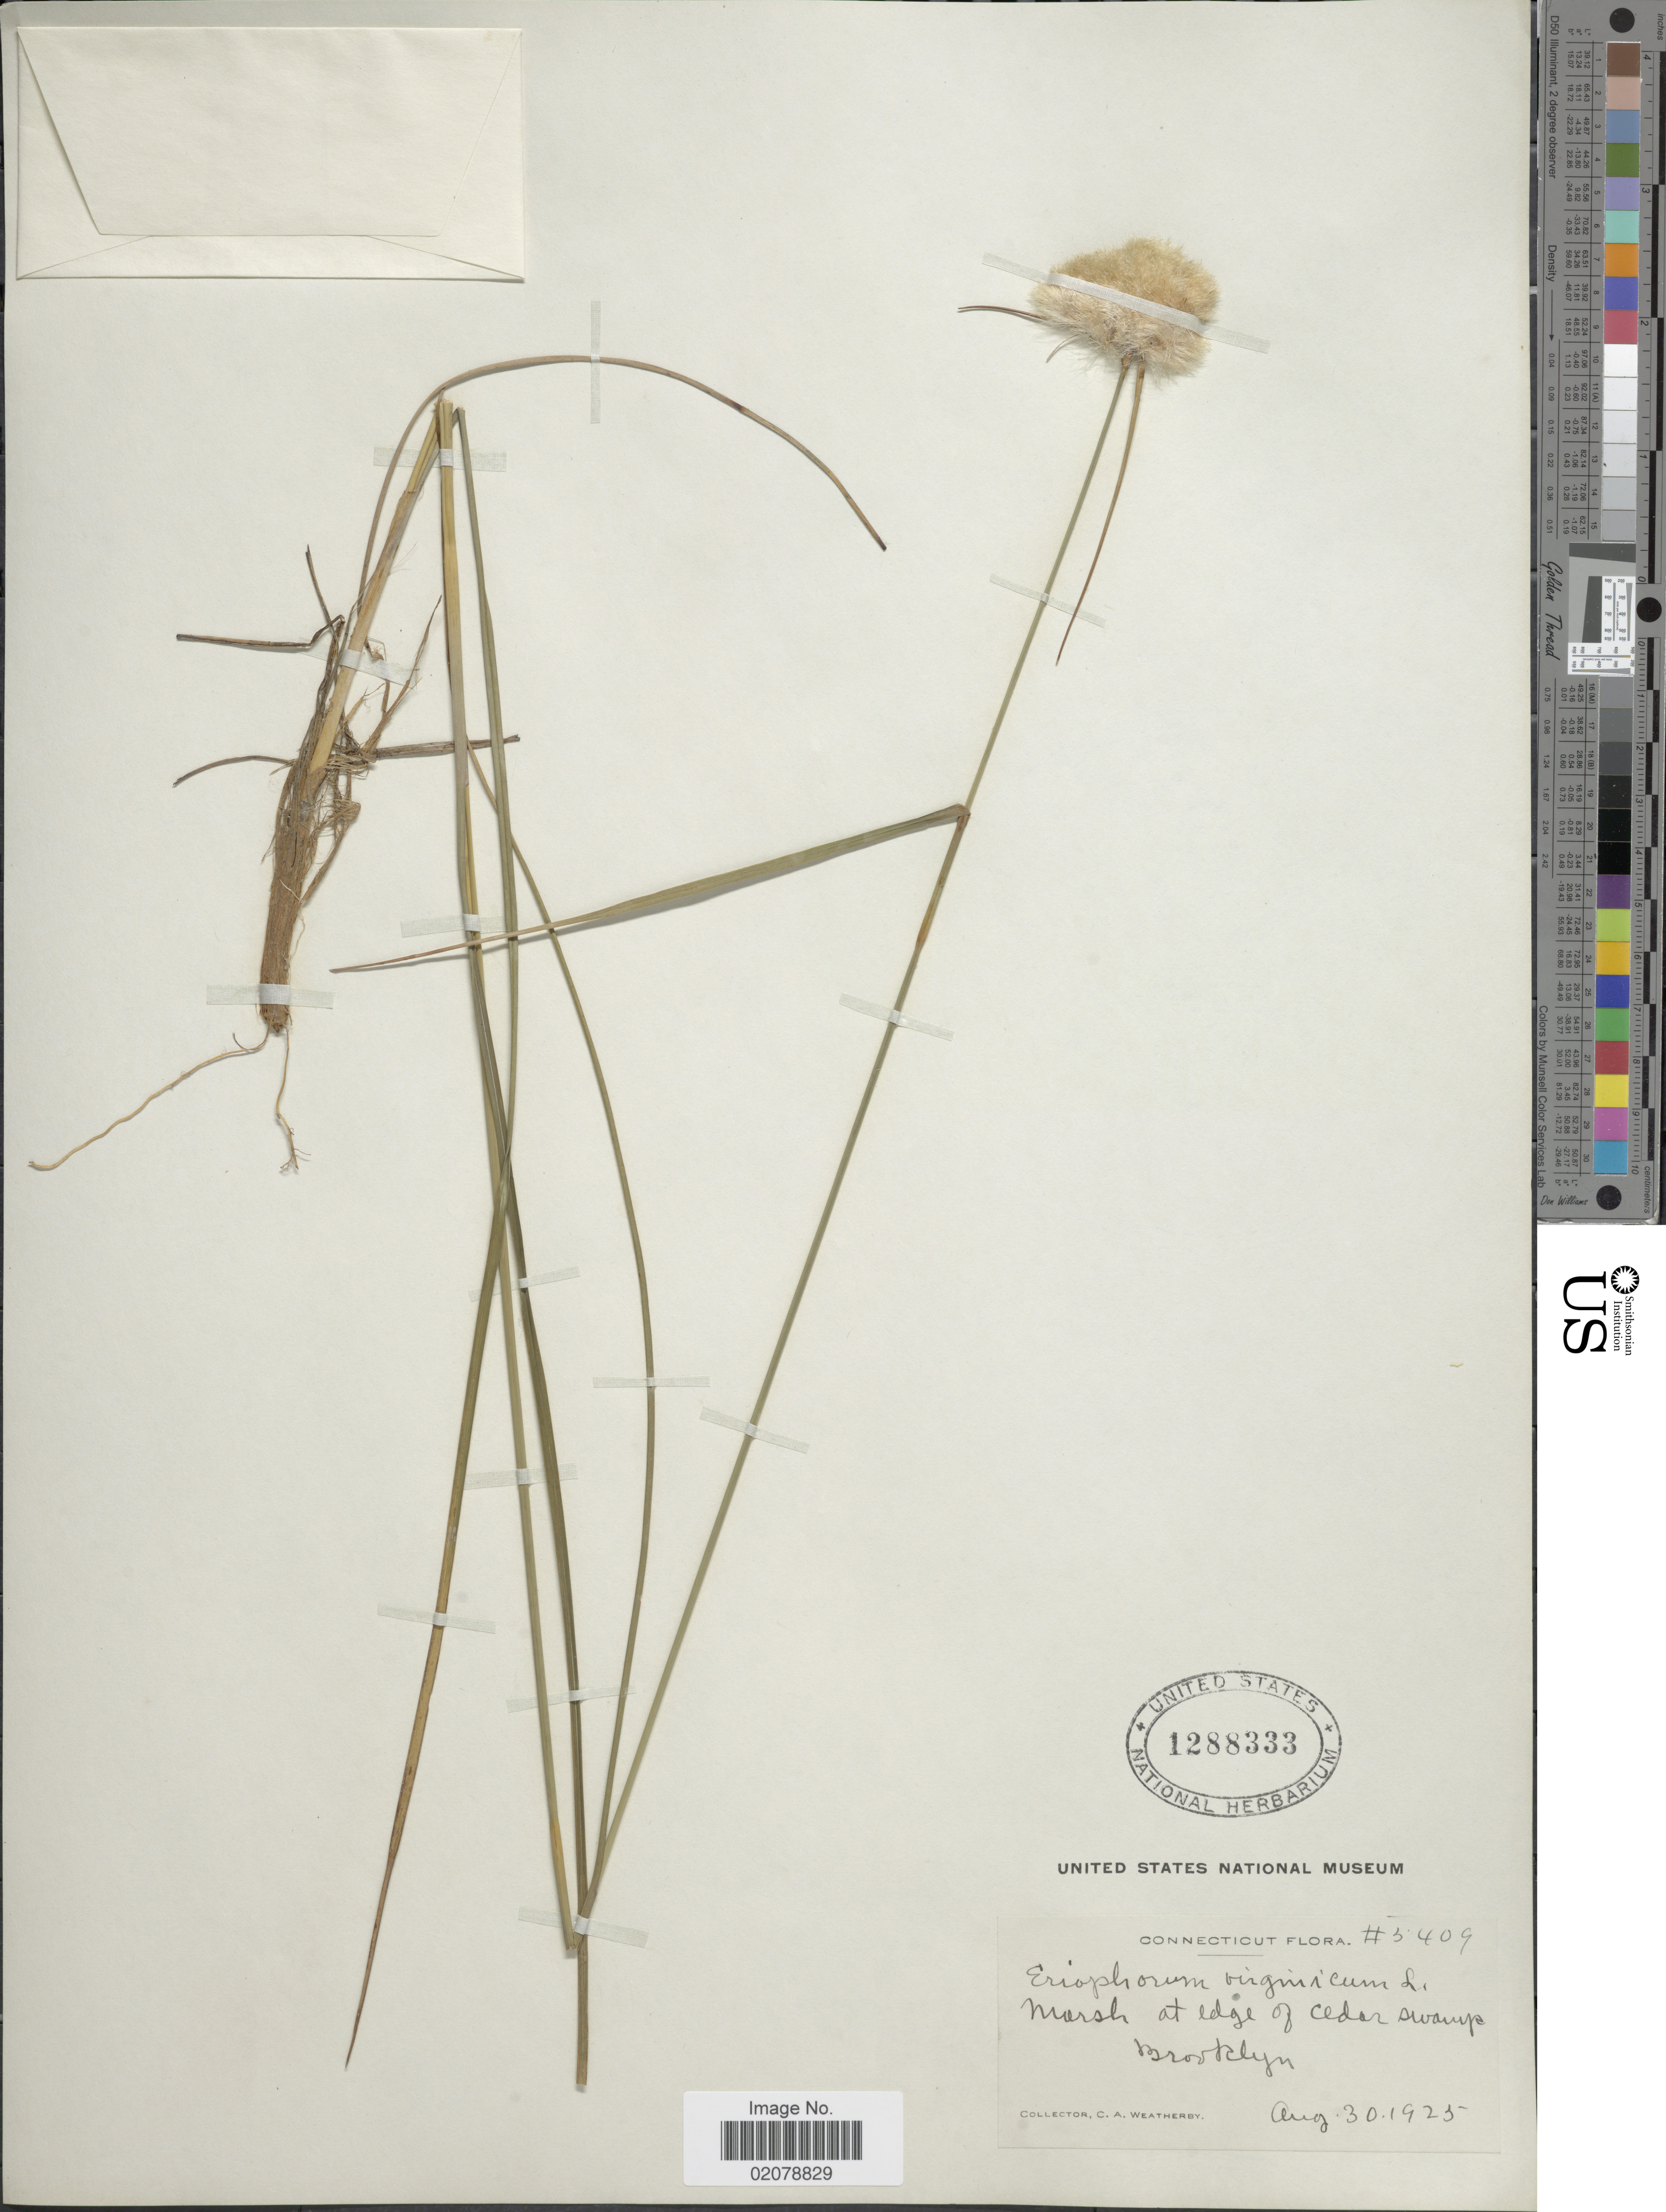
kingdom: Plantae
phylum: Tracheophyta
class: Liliopsida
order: Poales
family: Cyperaceae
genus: Eriophorum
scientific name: Eriophorum virginicum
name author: L.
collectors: C. A. Weatherby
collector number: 3409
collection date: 1925-08-30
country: United States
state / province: Connecticut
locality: Cedar swamp. Brooklyn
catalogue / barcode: US 1288333